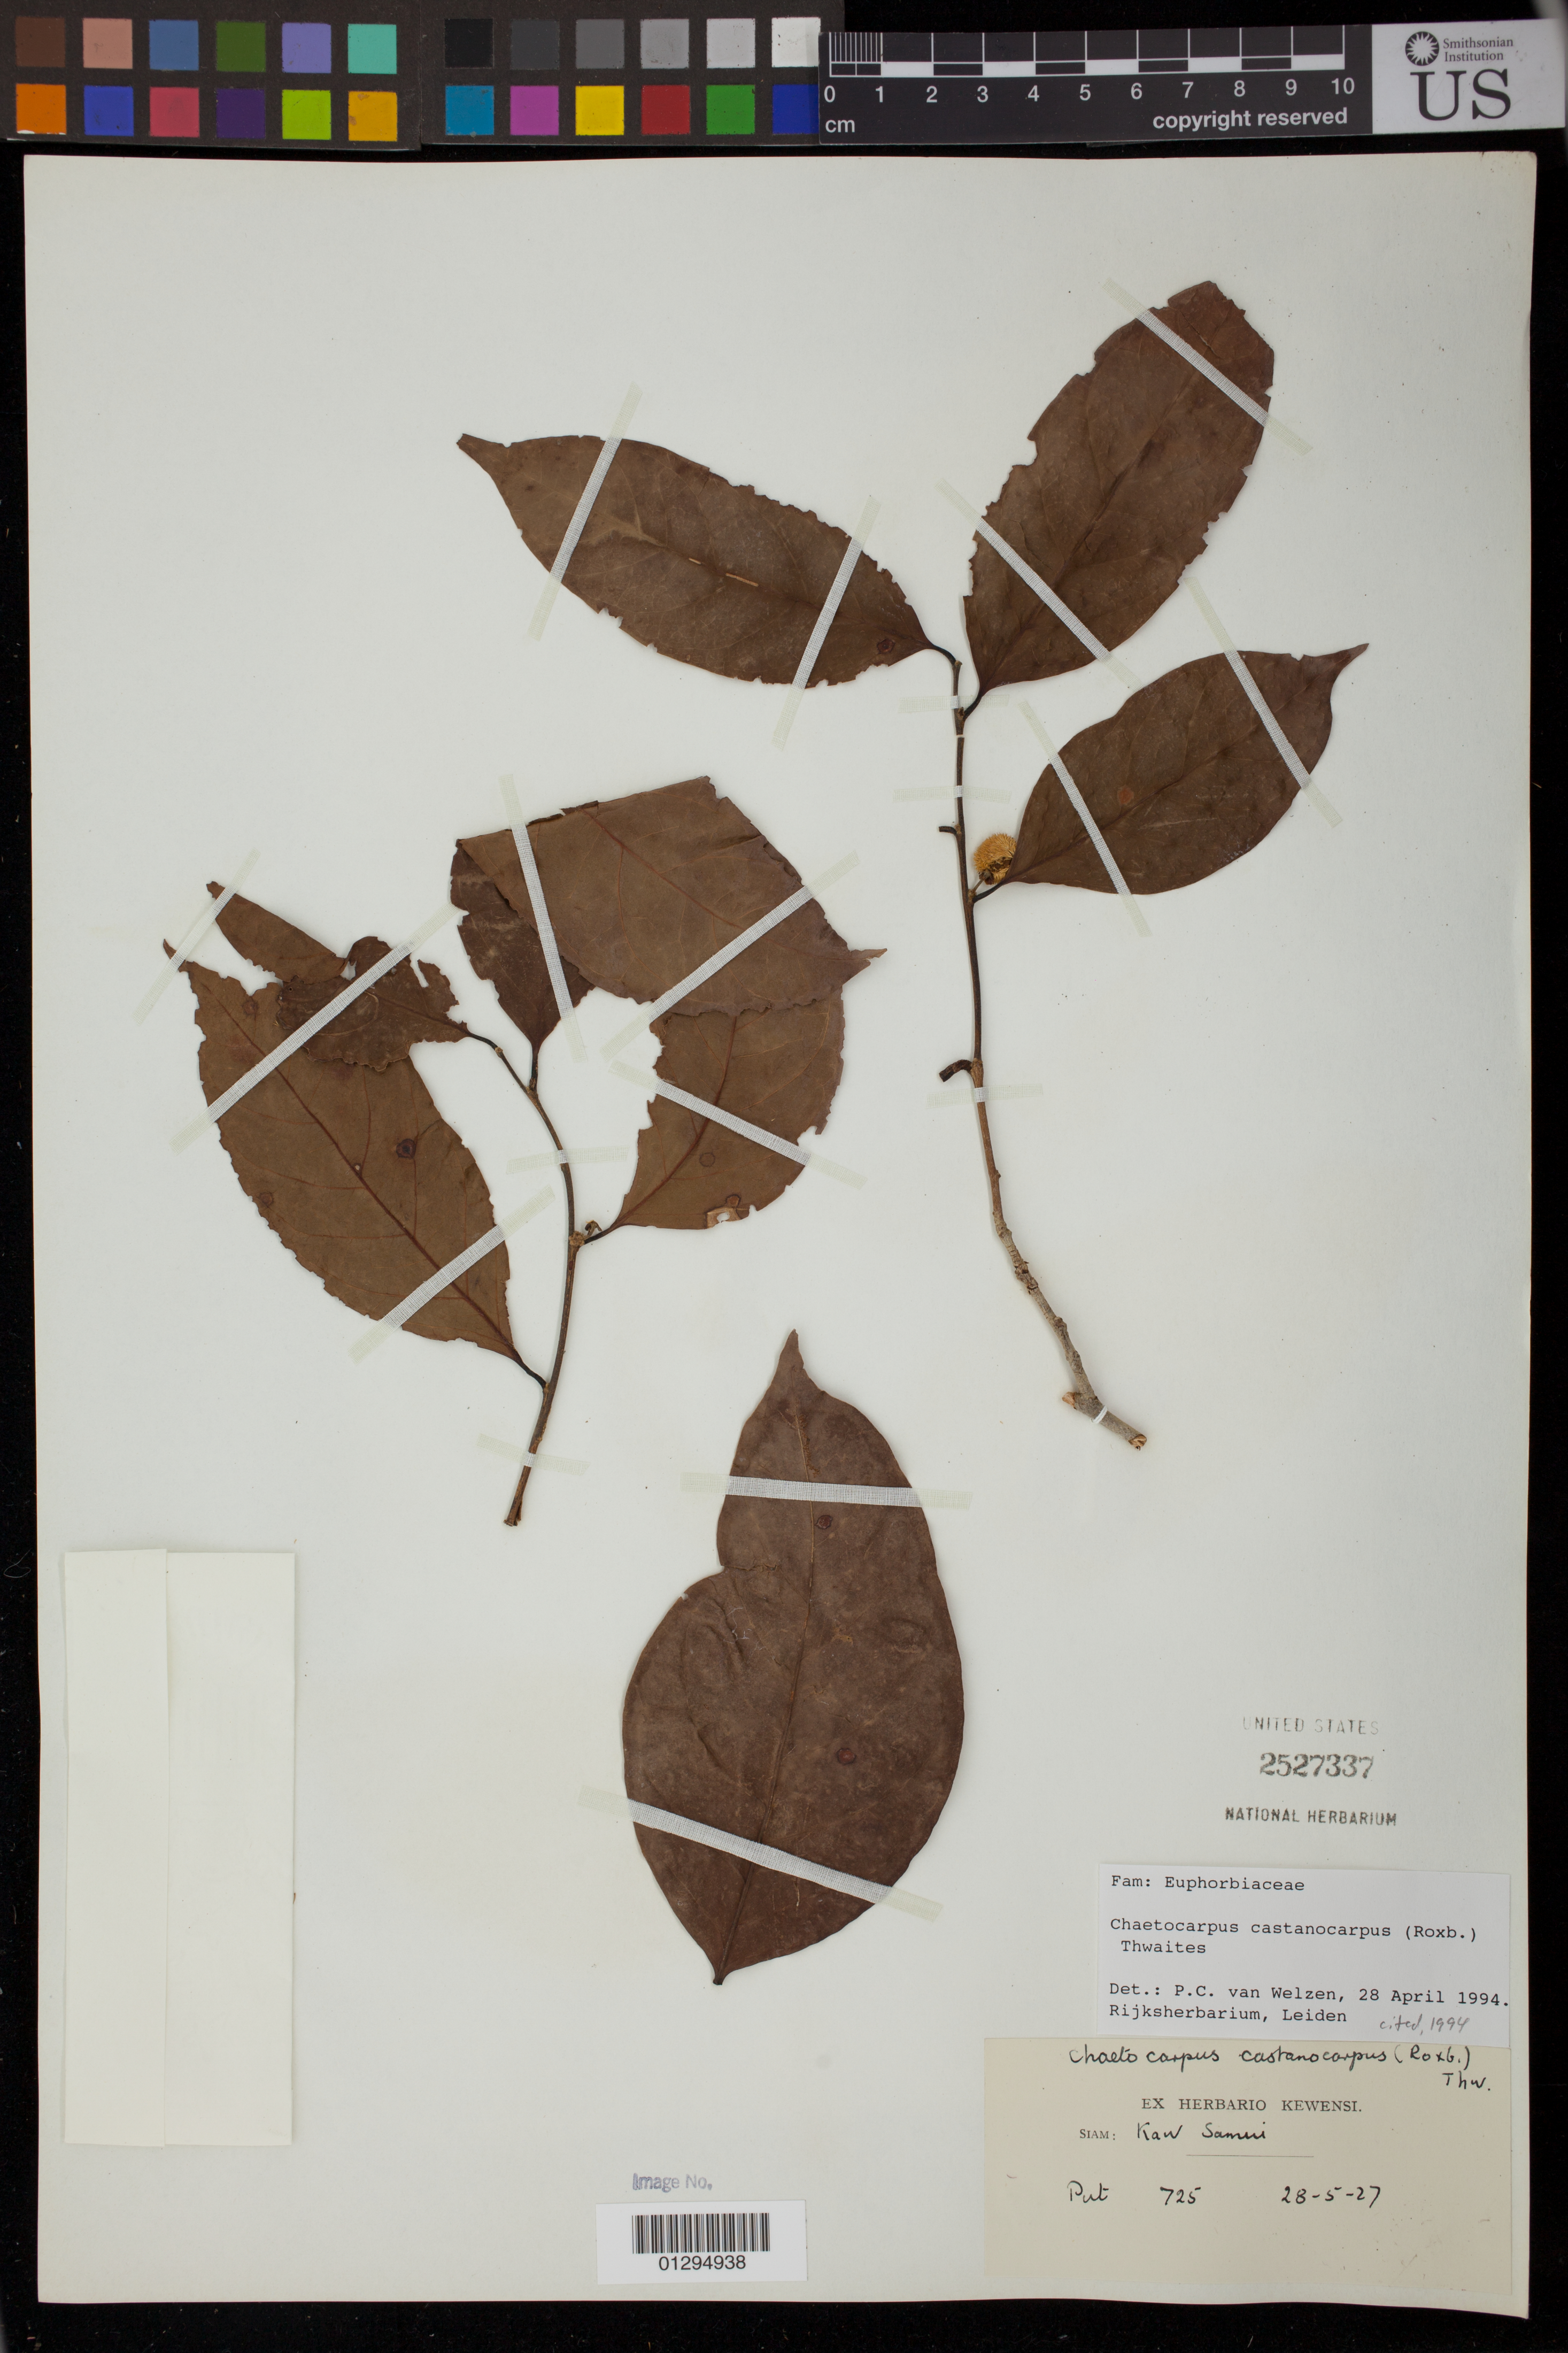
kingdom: Plantae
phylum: Tracheophyta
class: Magnoliopsida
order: Malpighiales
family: Peraceae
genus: Chaetocarpus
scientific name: Chaetocarpus castanocarpus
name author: (Roxb.) Thwaites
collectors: -. Put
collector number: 725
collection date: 1927-05-28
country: Thailand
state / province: Surat Thani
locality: Kaw Samui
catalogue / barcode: US 2527337